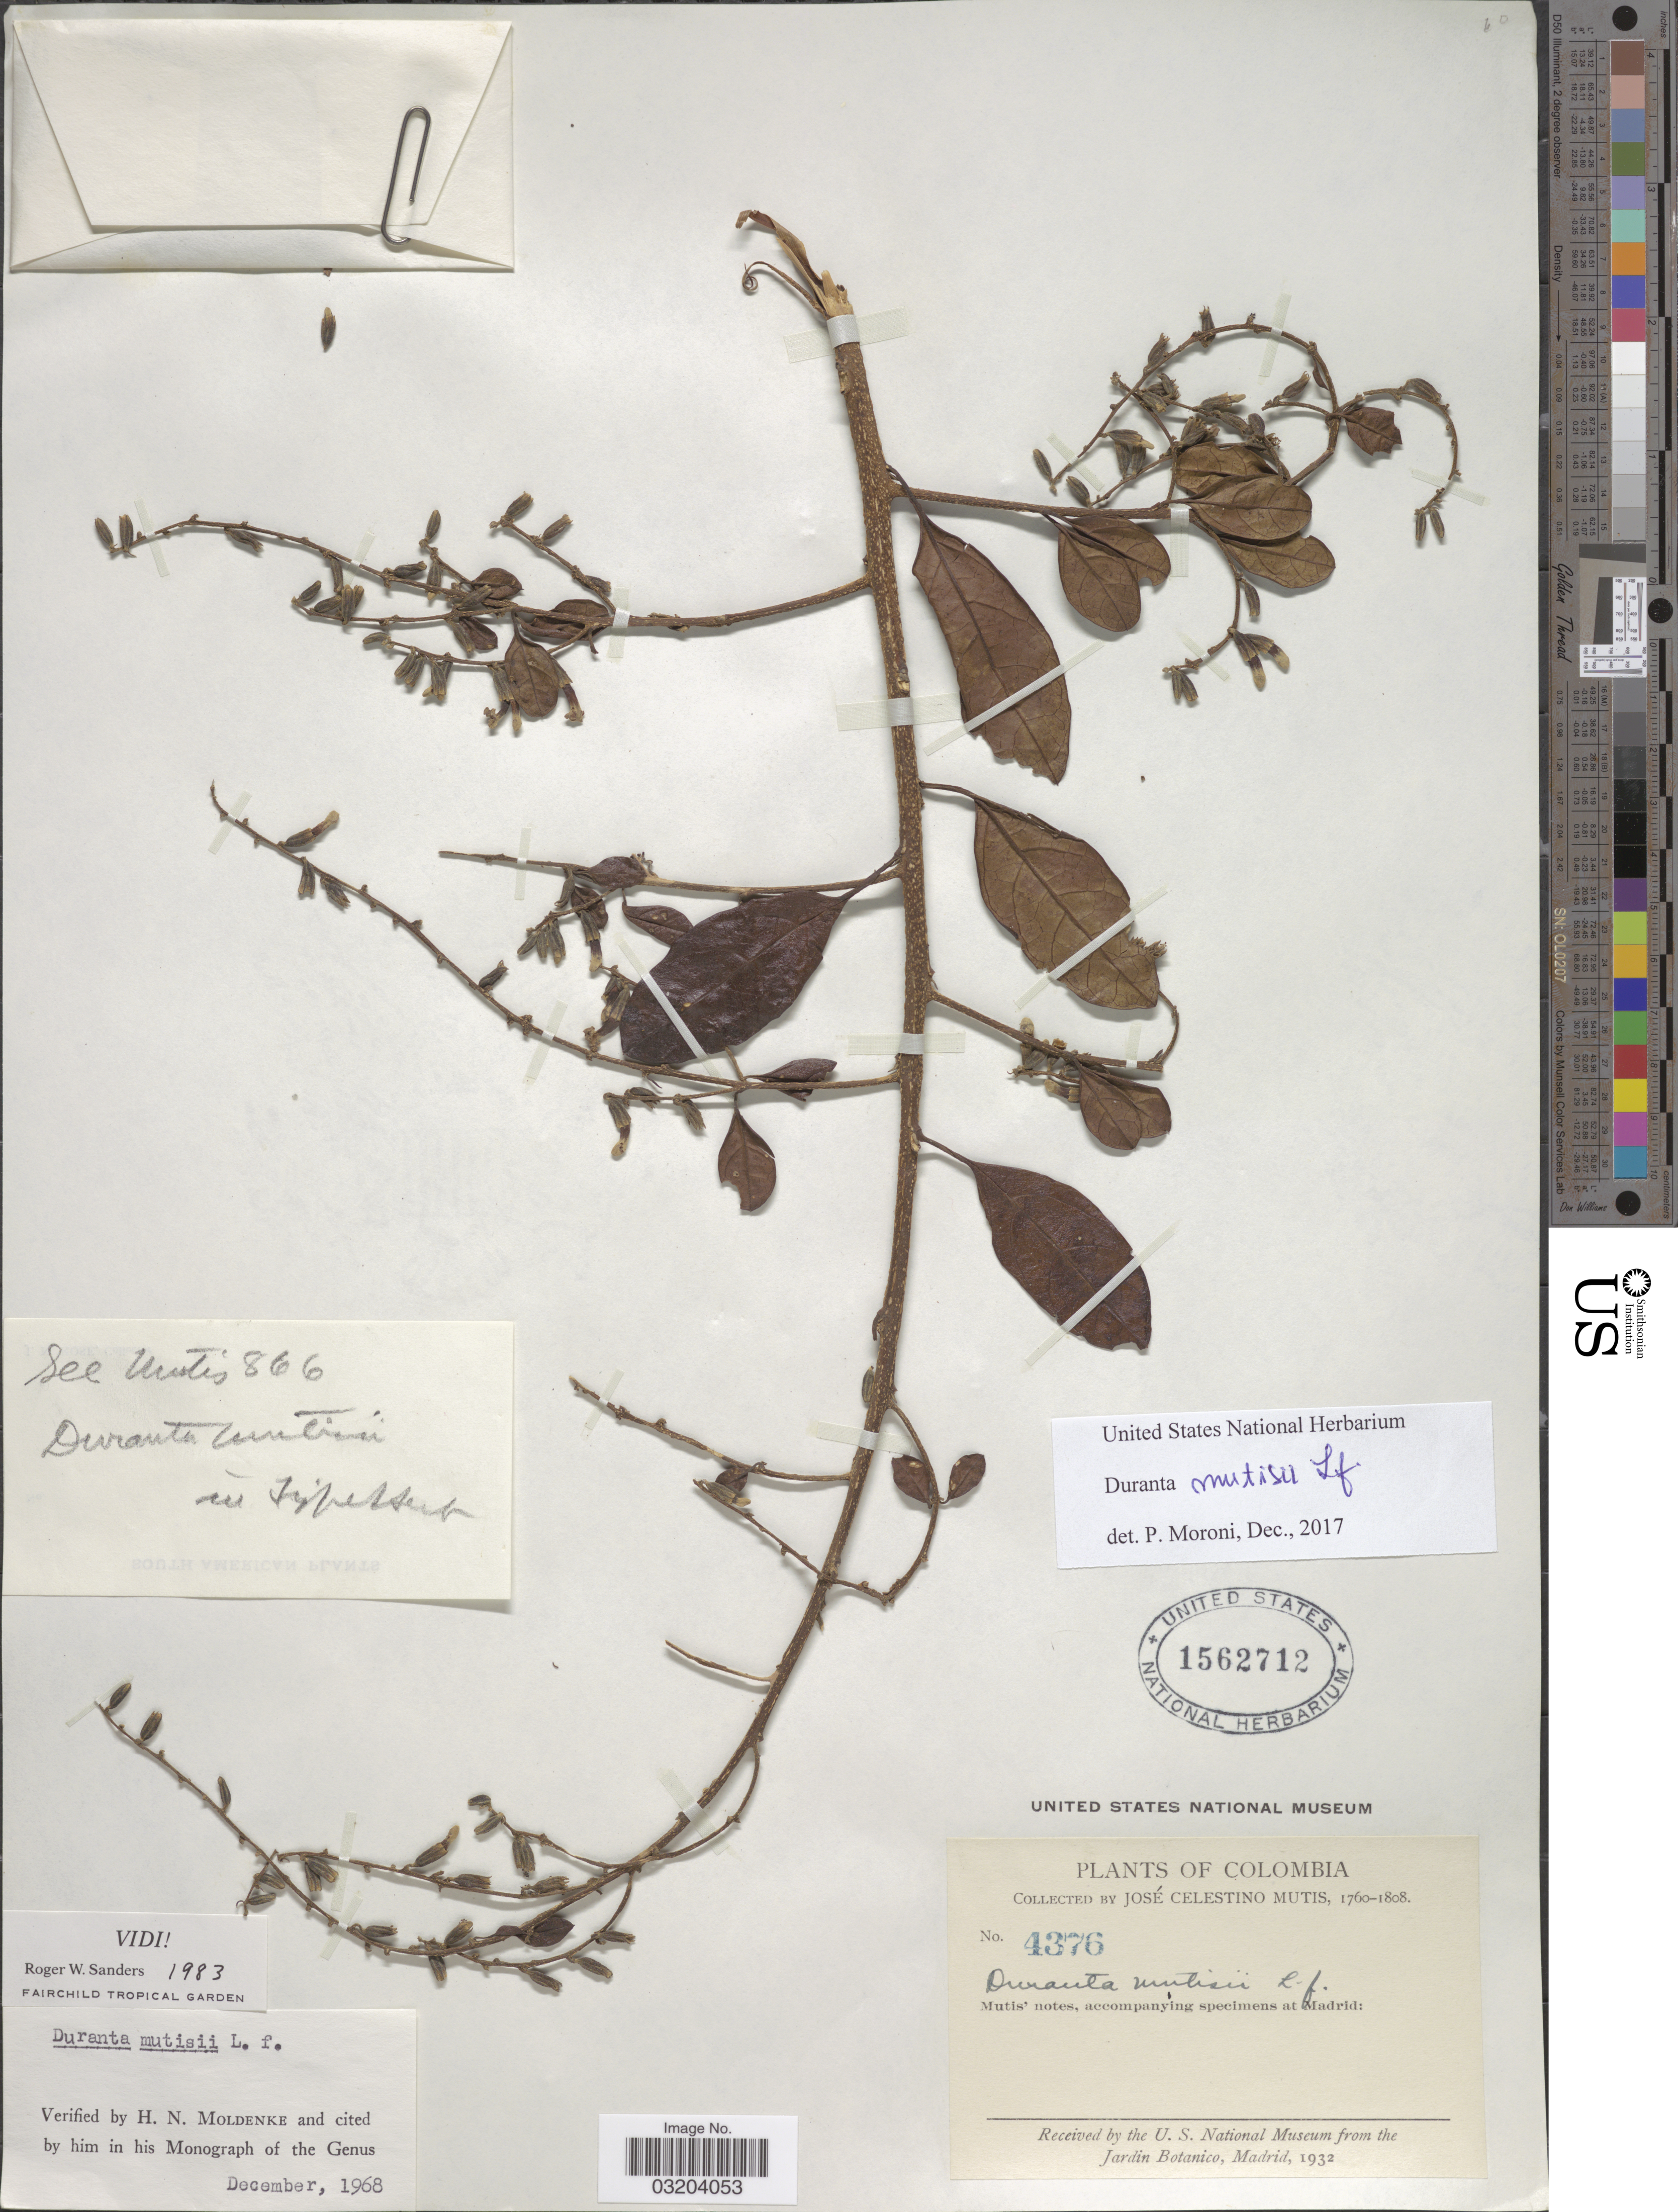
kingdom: Plantae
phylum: Tracheophyta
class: Magnoliopsida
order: Lamiales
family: Verbenaceae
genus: Duranta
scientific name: Duranta mutisii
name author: L. f.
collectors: J. C. B. Mutis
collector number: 4376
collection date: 1760/1808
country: Colombia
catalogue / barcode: US 1562712